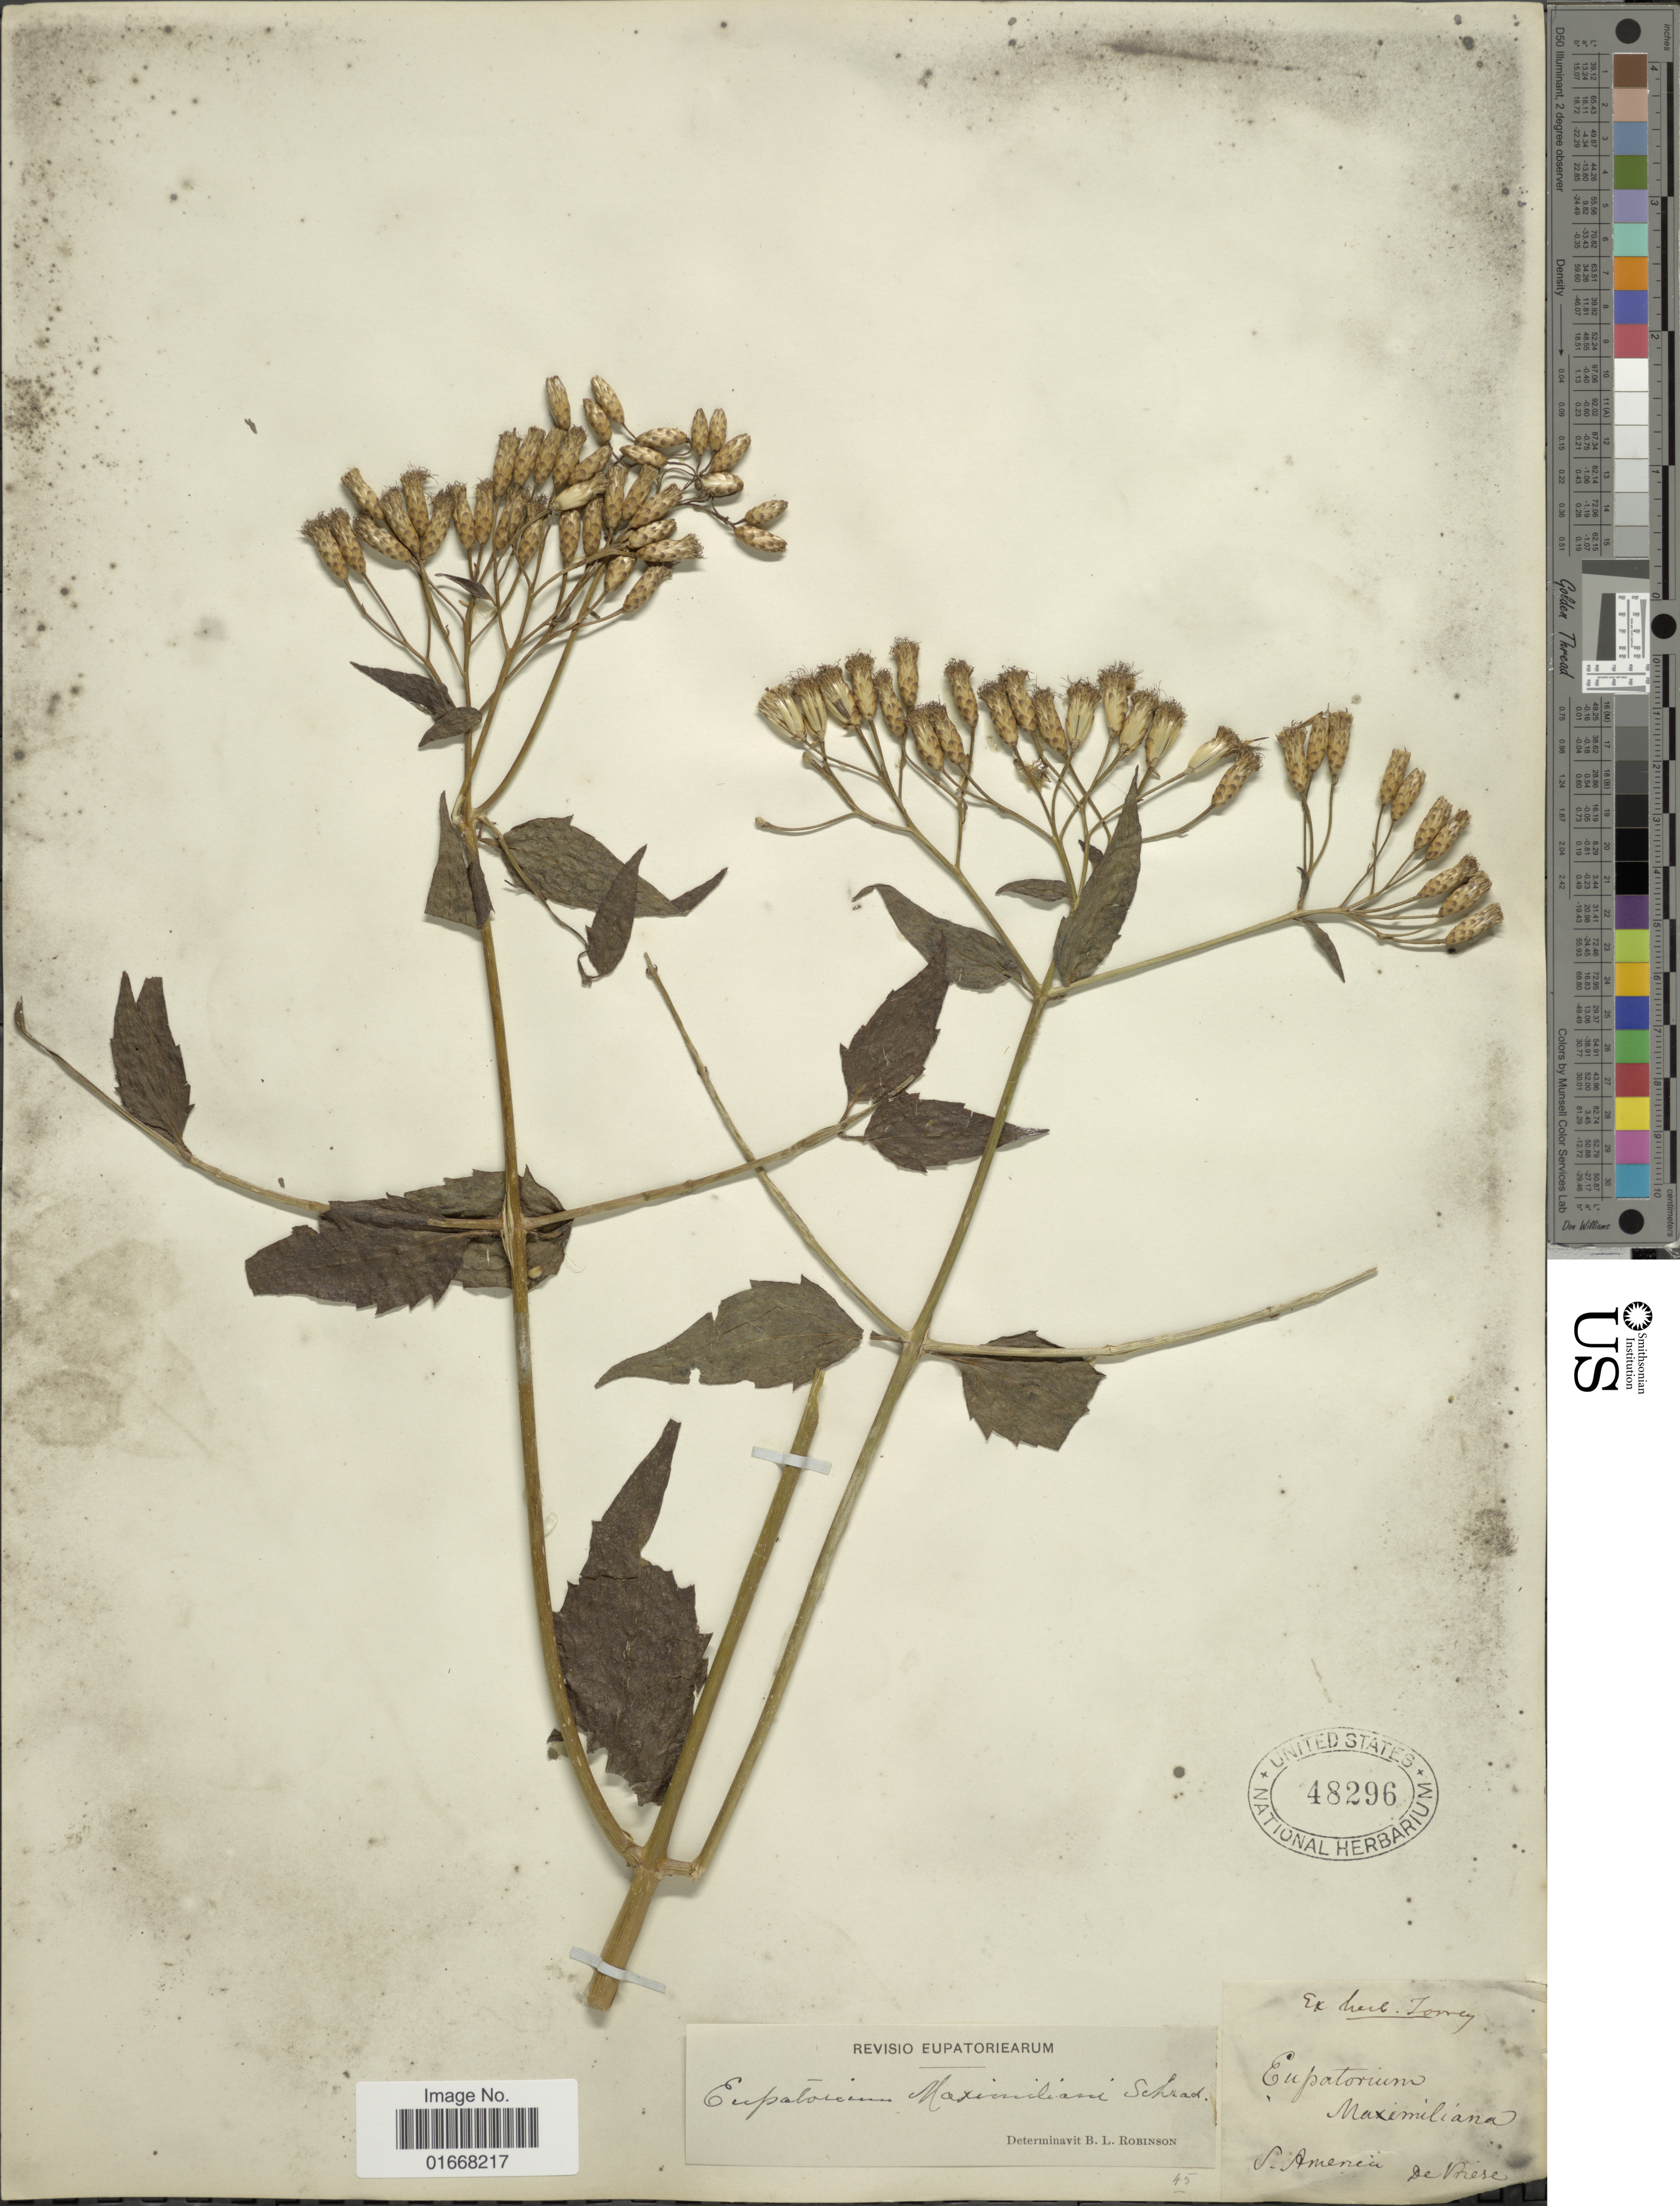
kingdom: Plantae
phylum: Tracheophyta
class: Magnoliopsida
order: Asterales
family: Asteraceae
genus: Chromolaena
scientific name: Chromolaena maximiliani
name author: (Schrad. ex DC.) R.M. King & H. Rob.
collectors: DeVries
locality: S.America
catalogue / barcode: US 48296